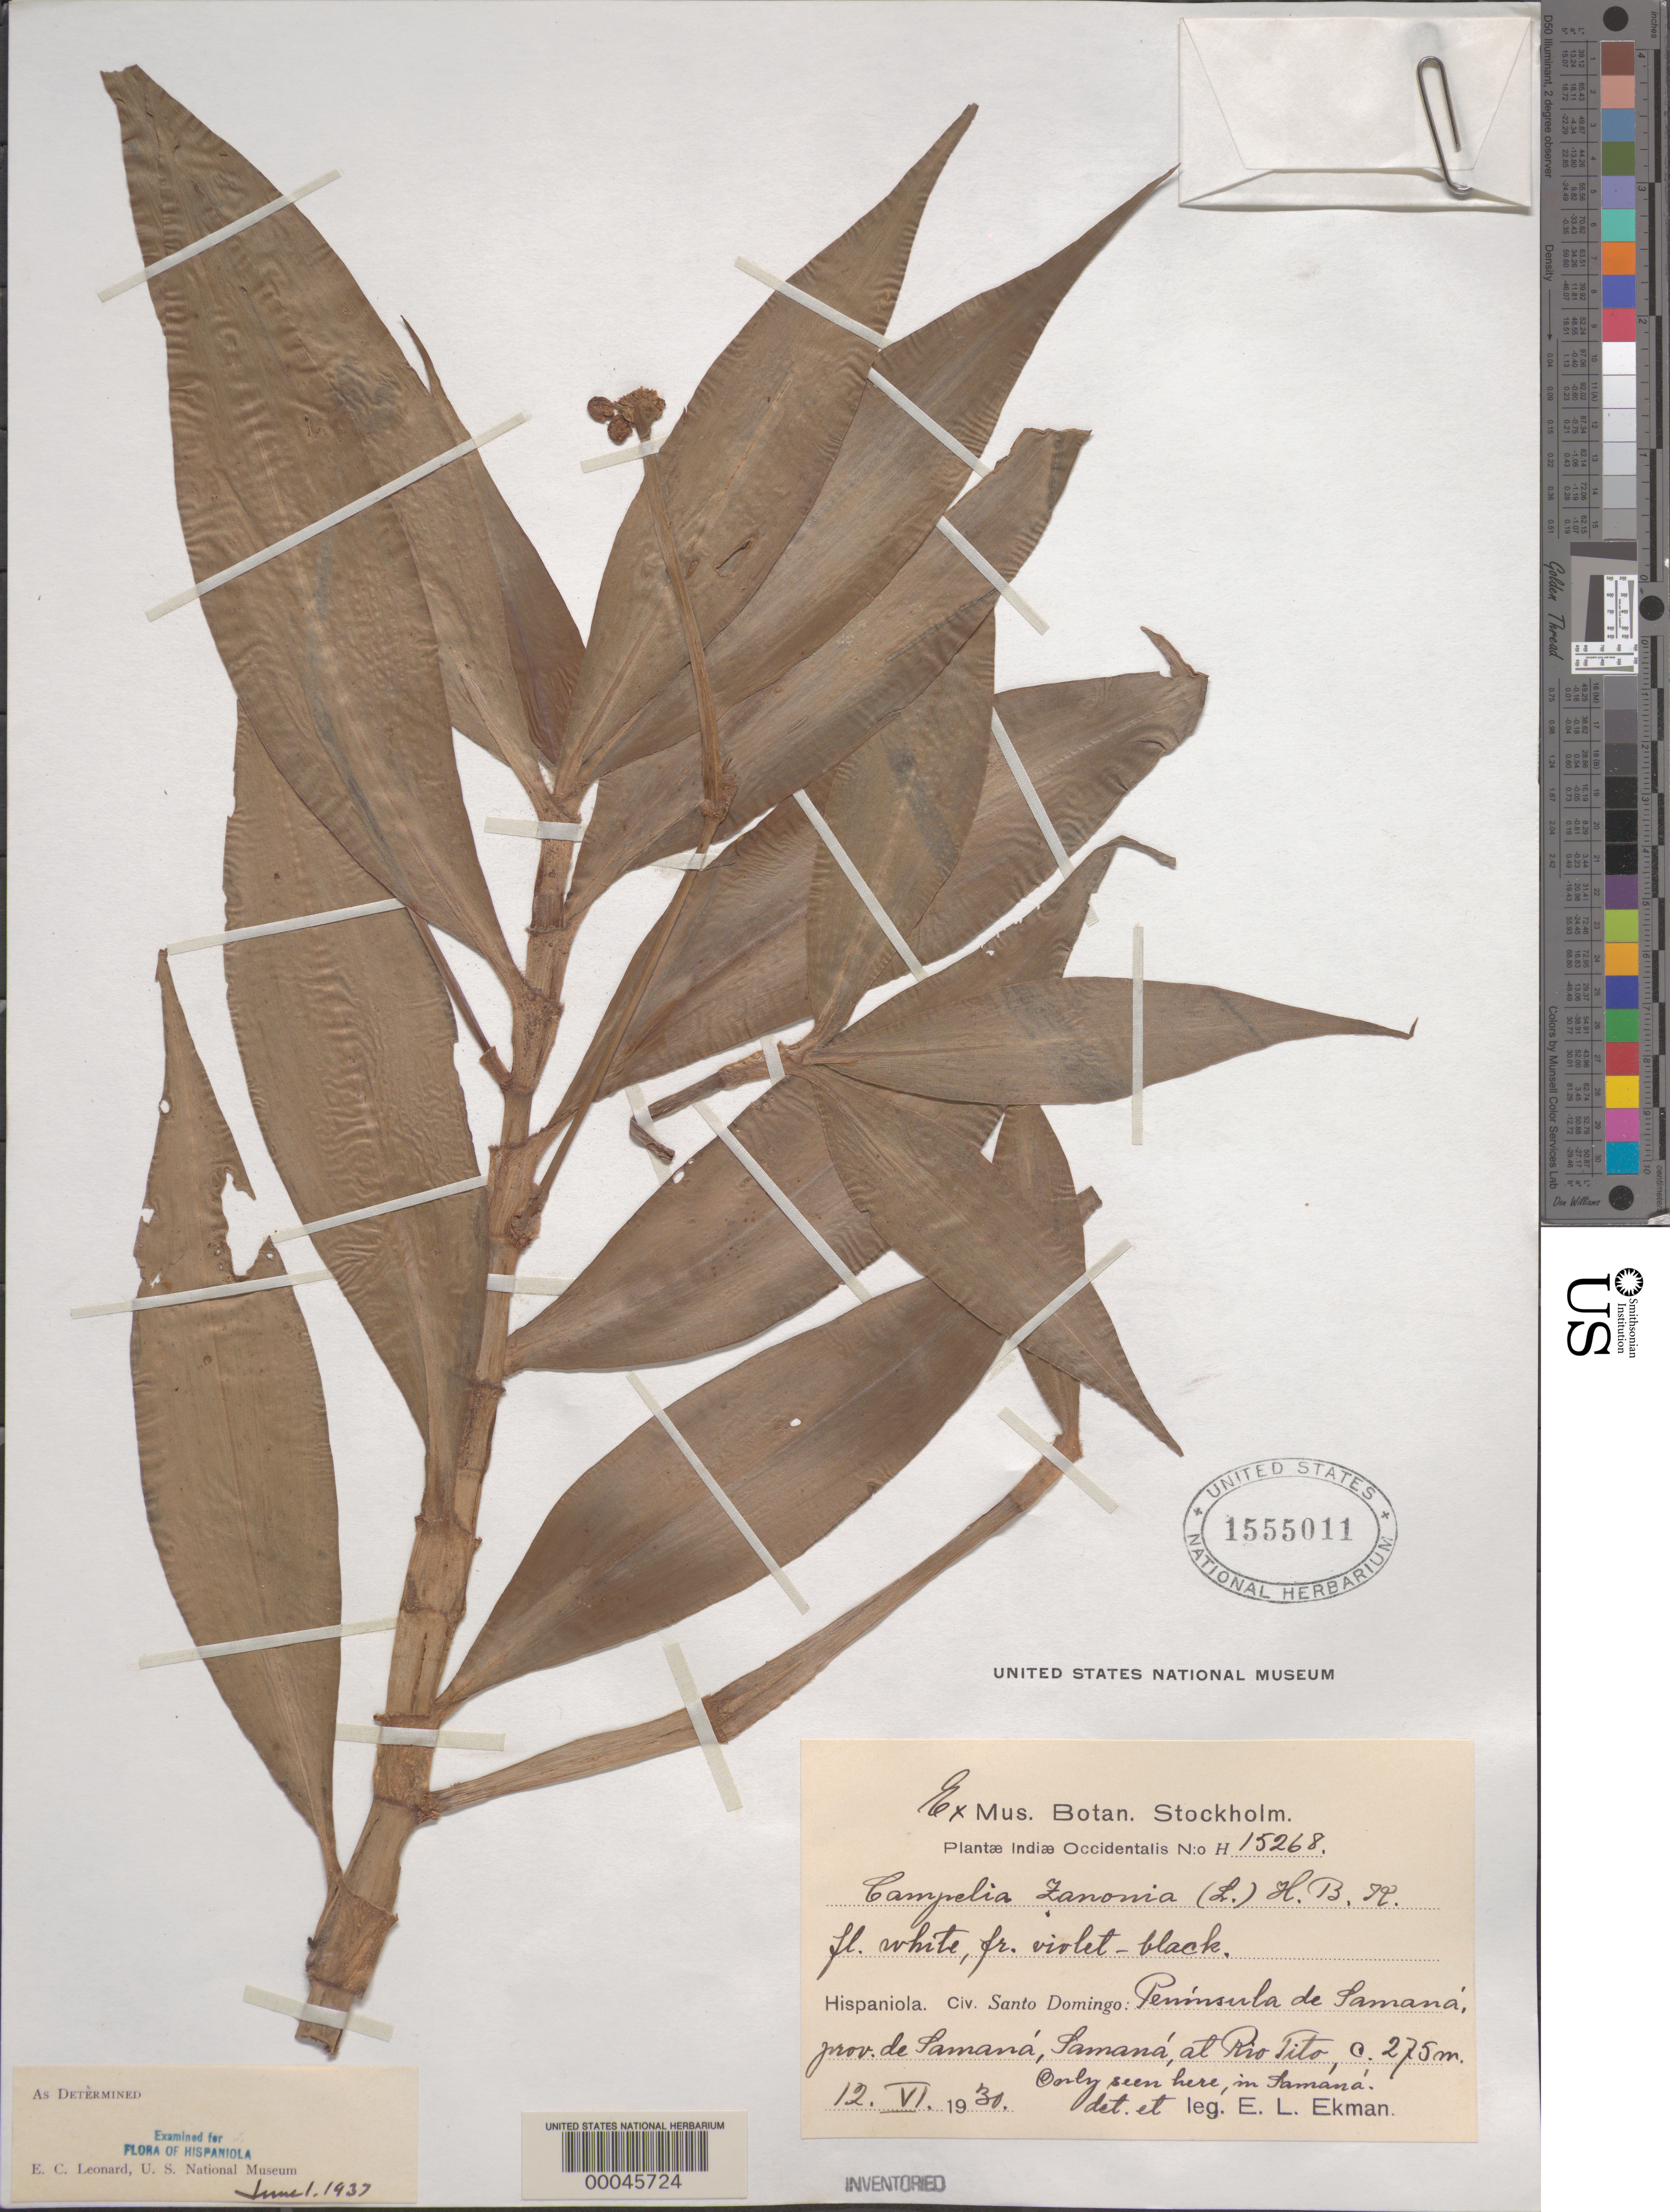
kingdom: Plantae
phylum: Tracheophyta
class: Liliopsida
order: Commelinales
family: Commelinaceae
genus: Tradescantia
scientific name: Tradescantia zanonia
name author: (L.) Sw.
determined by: Leonard, Emery C., (US)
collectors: E. L. Ekman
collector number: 15268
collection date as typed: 12 Jun 1930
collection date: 1930-06-12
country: Dominican Republic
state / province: Samaná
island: Hispaniola Island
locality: Samana at rio tito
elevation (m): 275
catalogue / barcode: US 1555011